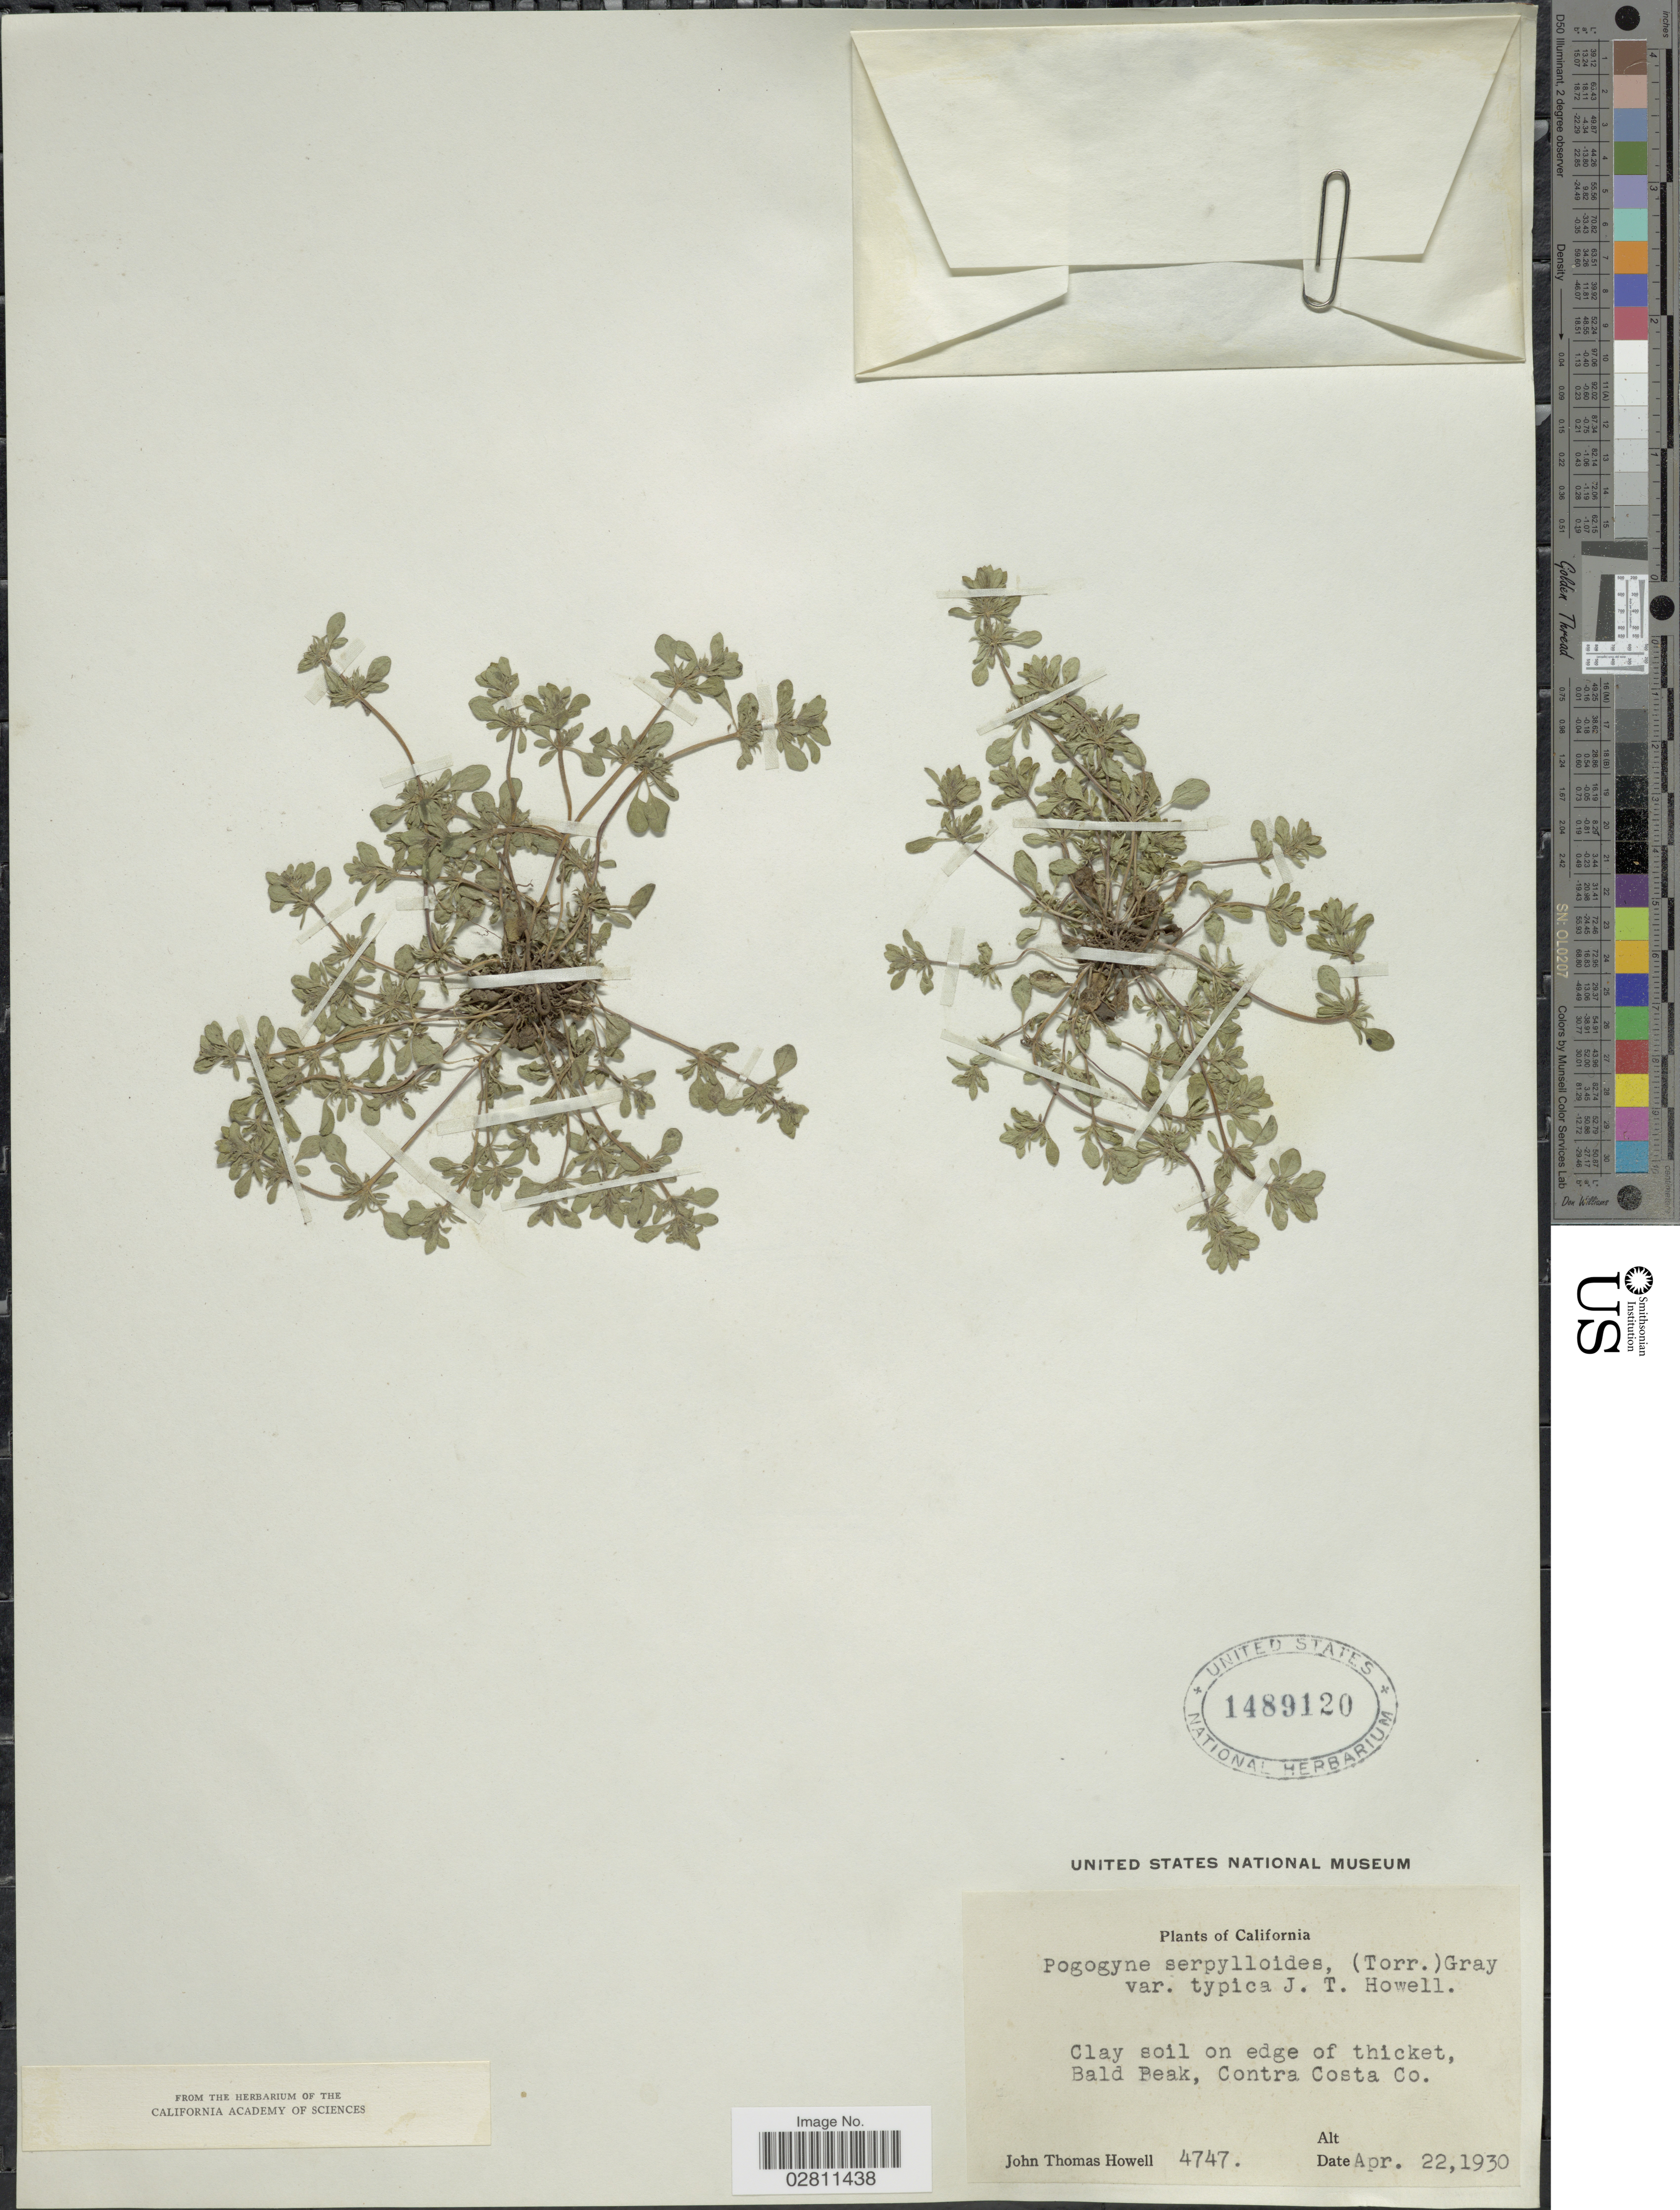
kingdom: Plantae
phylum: Tracheophyta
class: Magnoliopsida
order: Lamiales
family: Lamiaceae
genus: Pogogyne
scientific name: Pogogyne serpylloides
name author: (Torr.) A. Gray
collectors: J. T. Howell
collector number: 4747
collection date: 1930-04-22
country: United States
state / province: California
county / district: Contra Costa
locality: Clay soil on edge of thicket, Bald Peak, Contra Costa Co.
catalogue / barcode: US 1489120